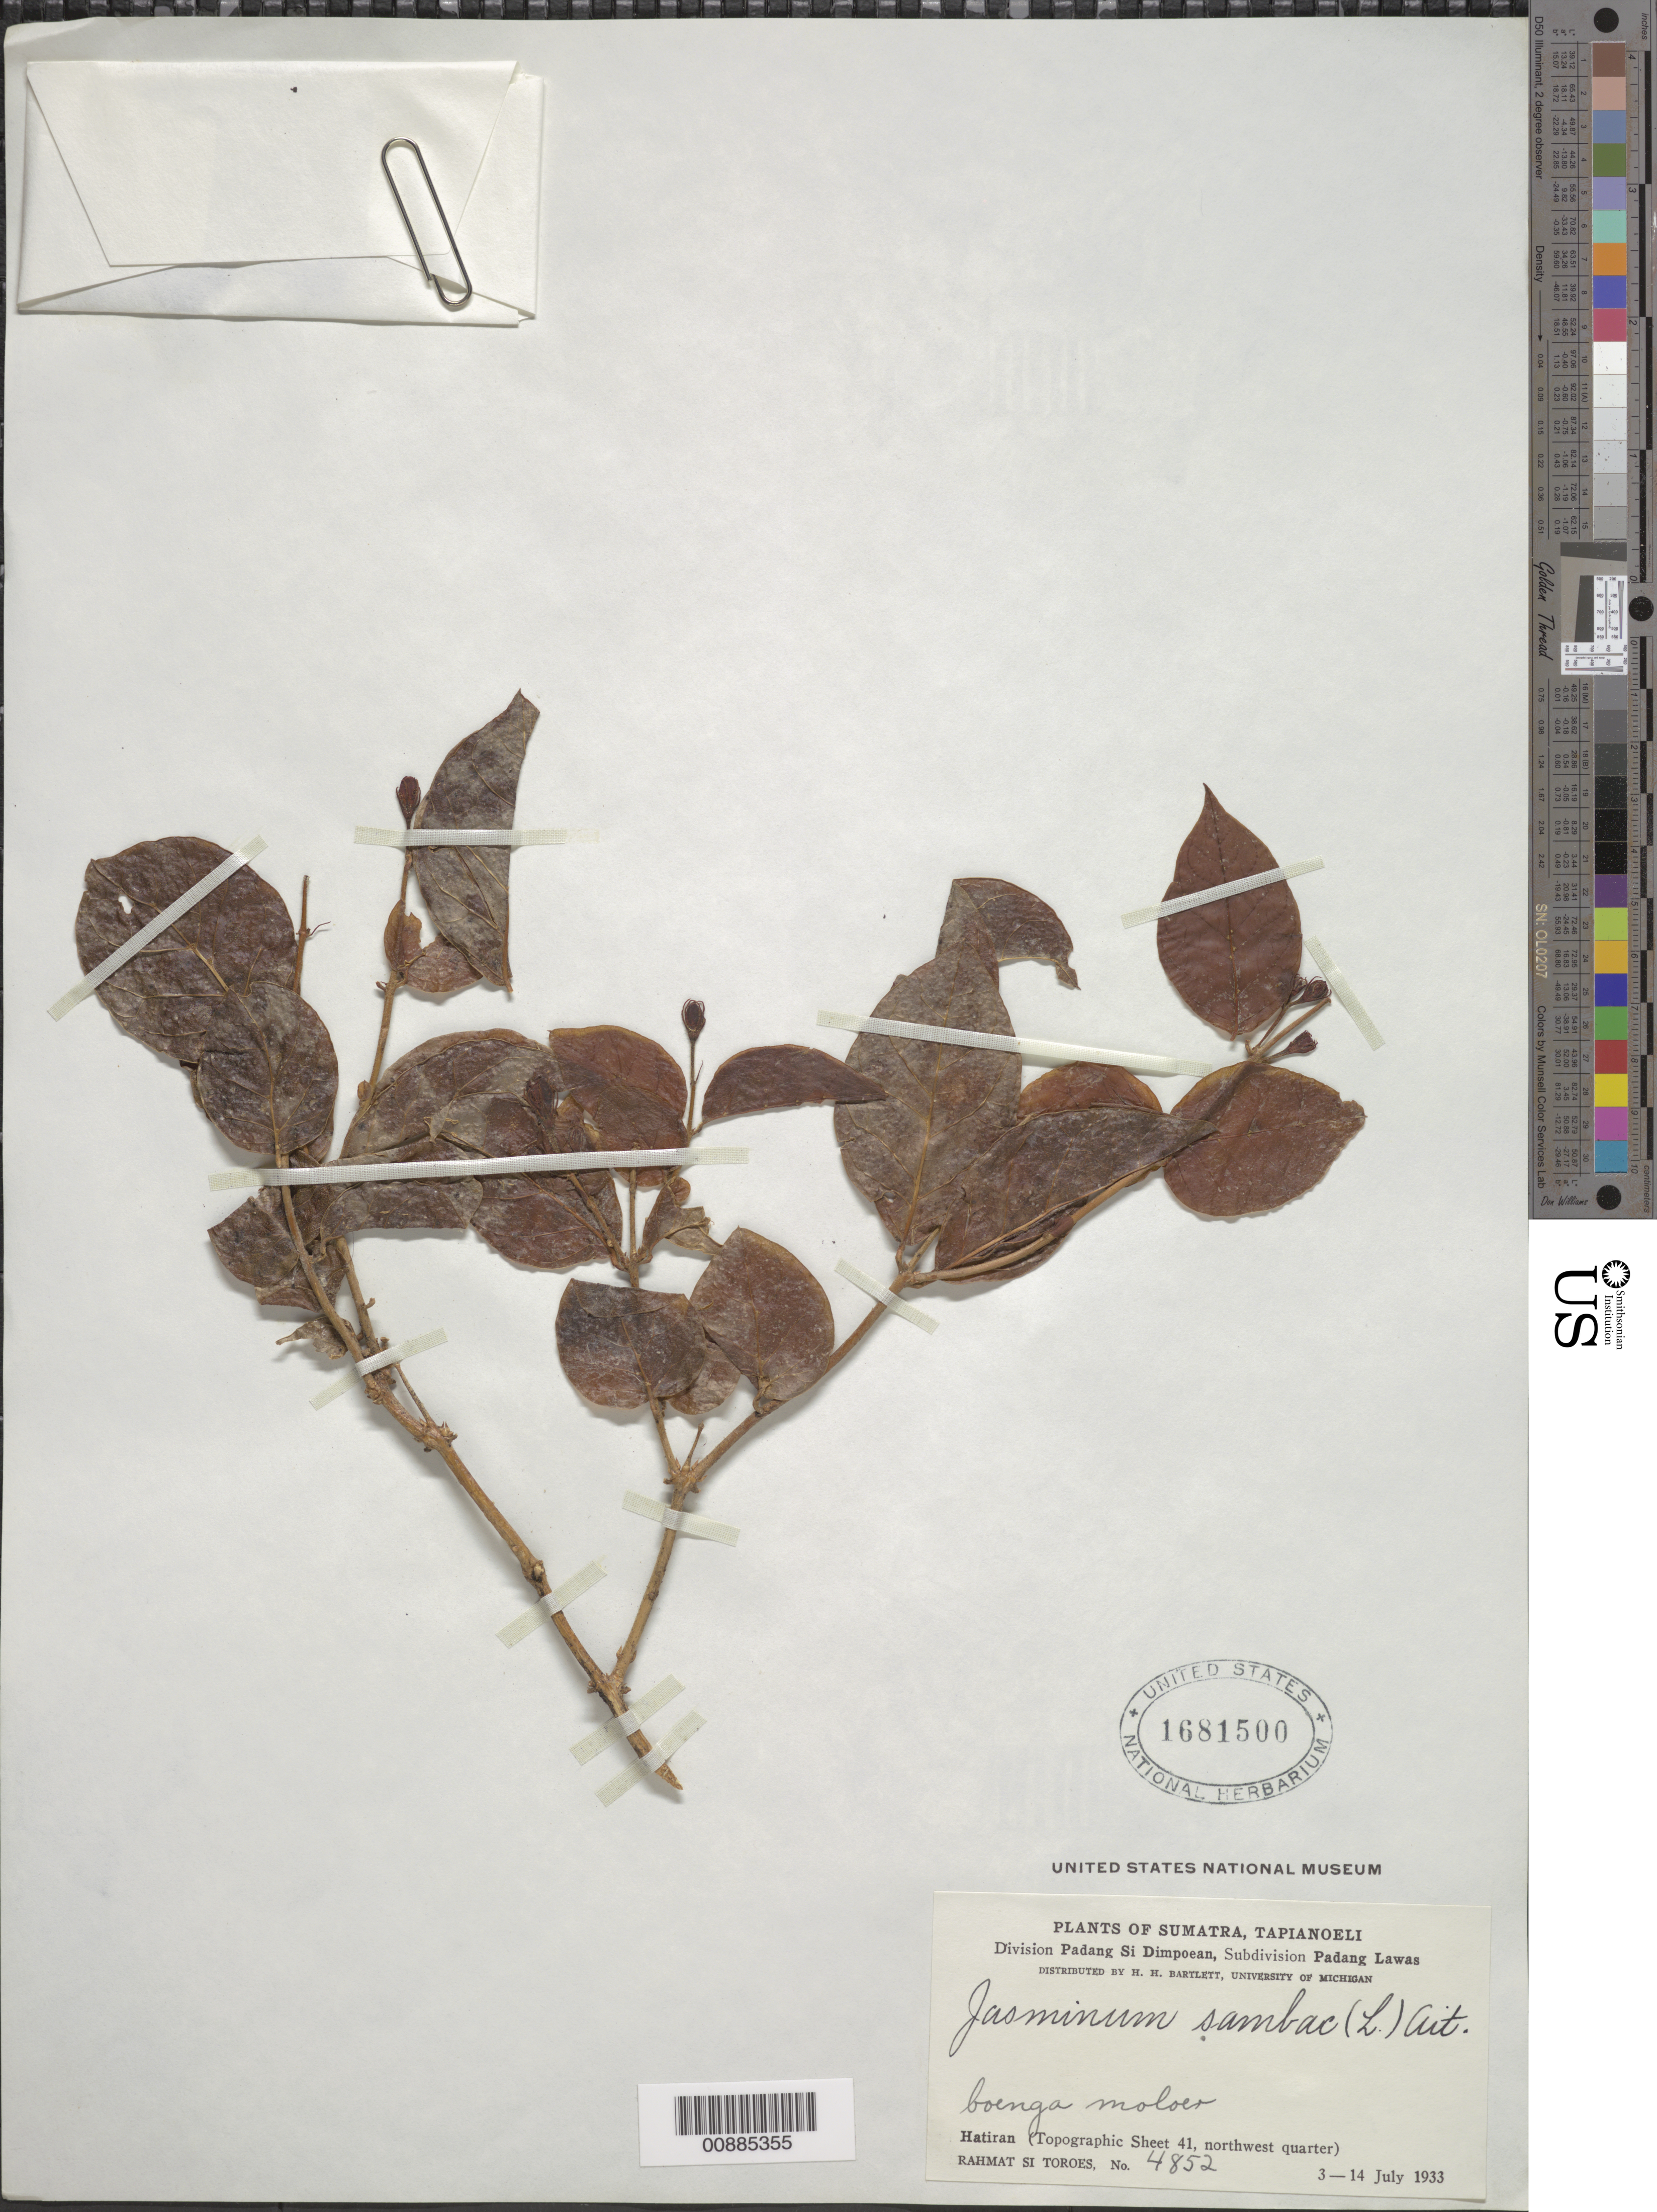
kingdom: Plantae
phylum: Tracheophyta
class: Magnoliopsida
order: Lamiales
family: Oleaceae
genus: Jasminum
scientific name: Jasminum sambac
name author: (L.) Aiton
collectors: Rahmat Si Boeea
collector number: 4852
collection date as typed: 03 Jul 1933 to 14 Jul 1933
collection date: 1933-07-03/1933-07-14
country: Indonesia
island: Sumatra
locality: Padang Lawas, Padang Si Dimpoean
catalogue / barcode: US 1681500